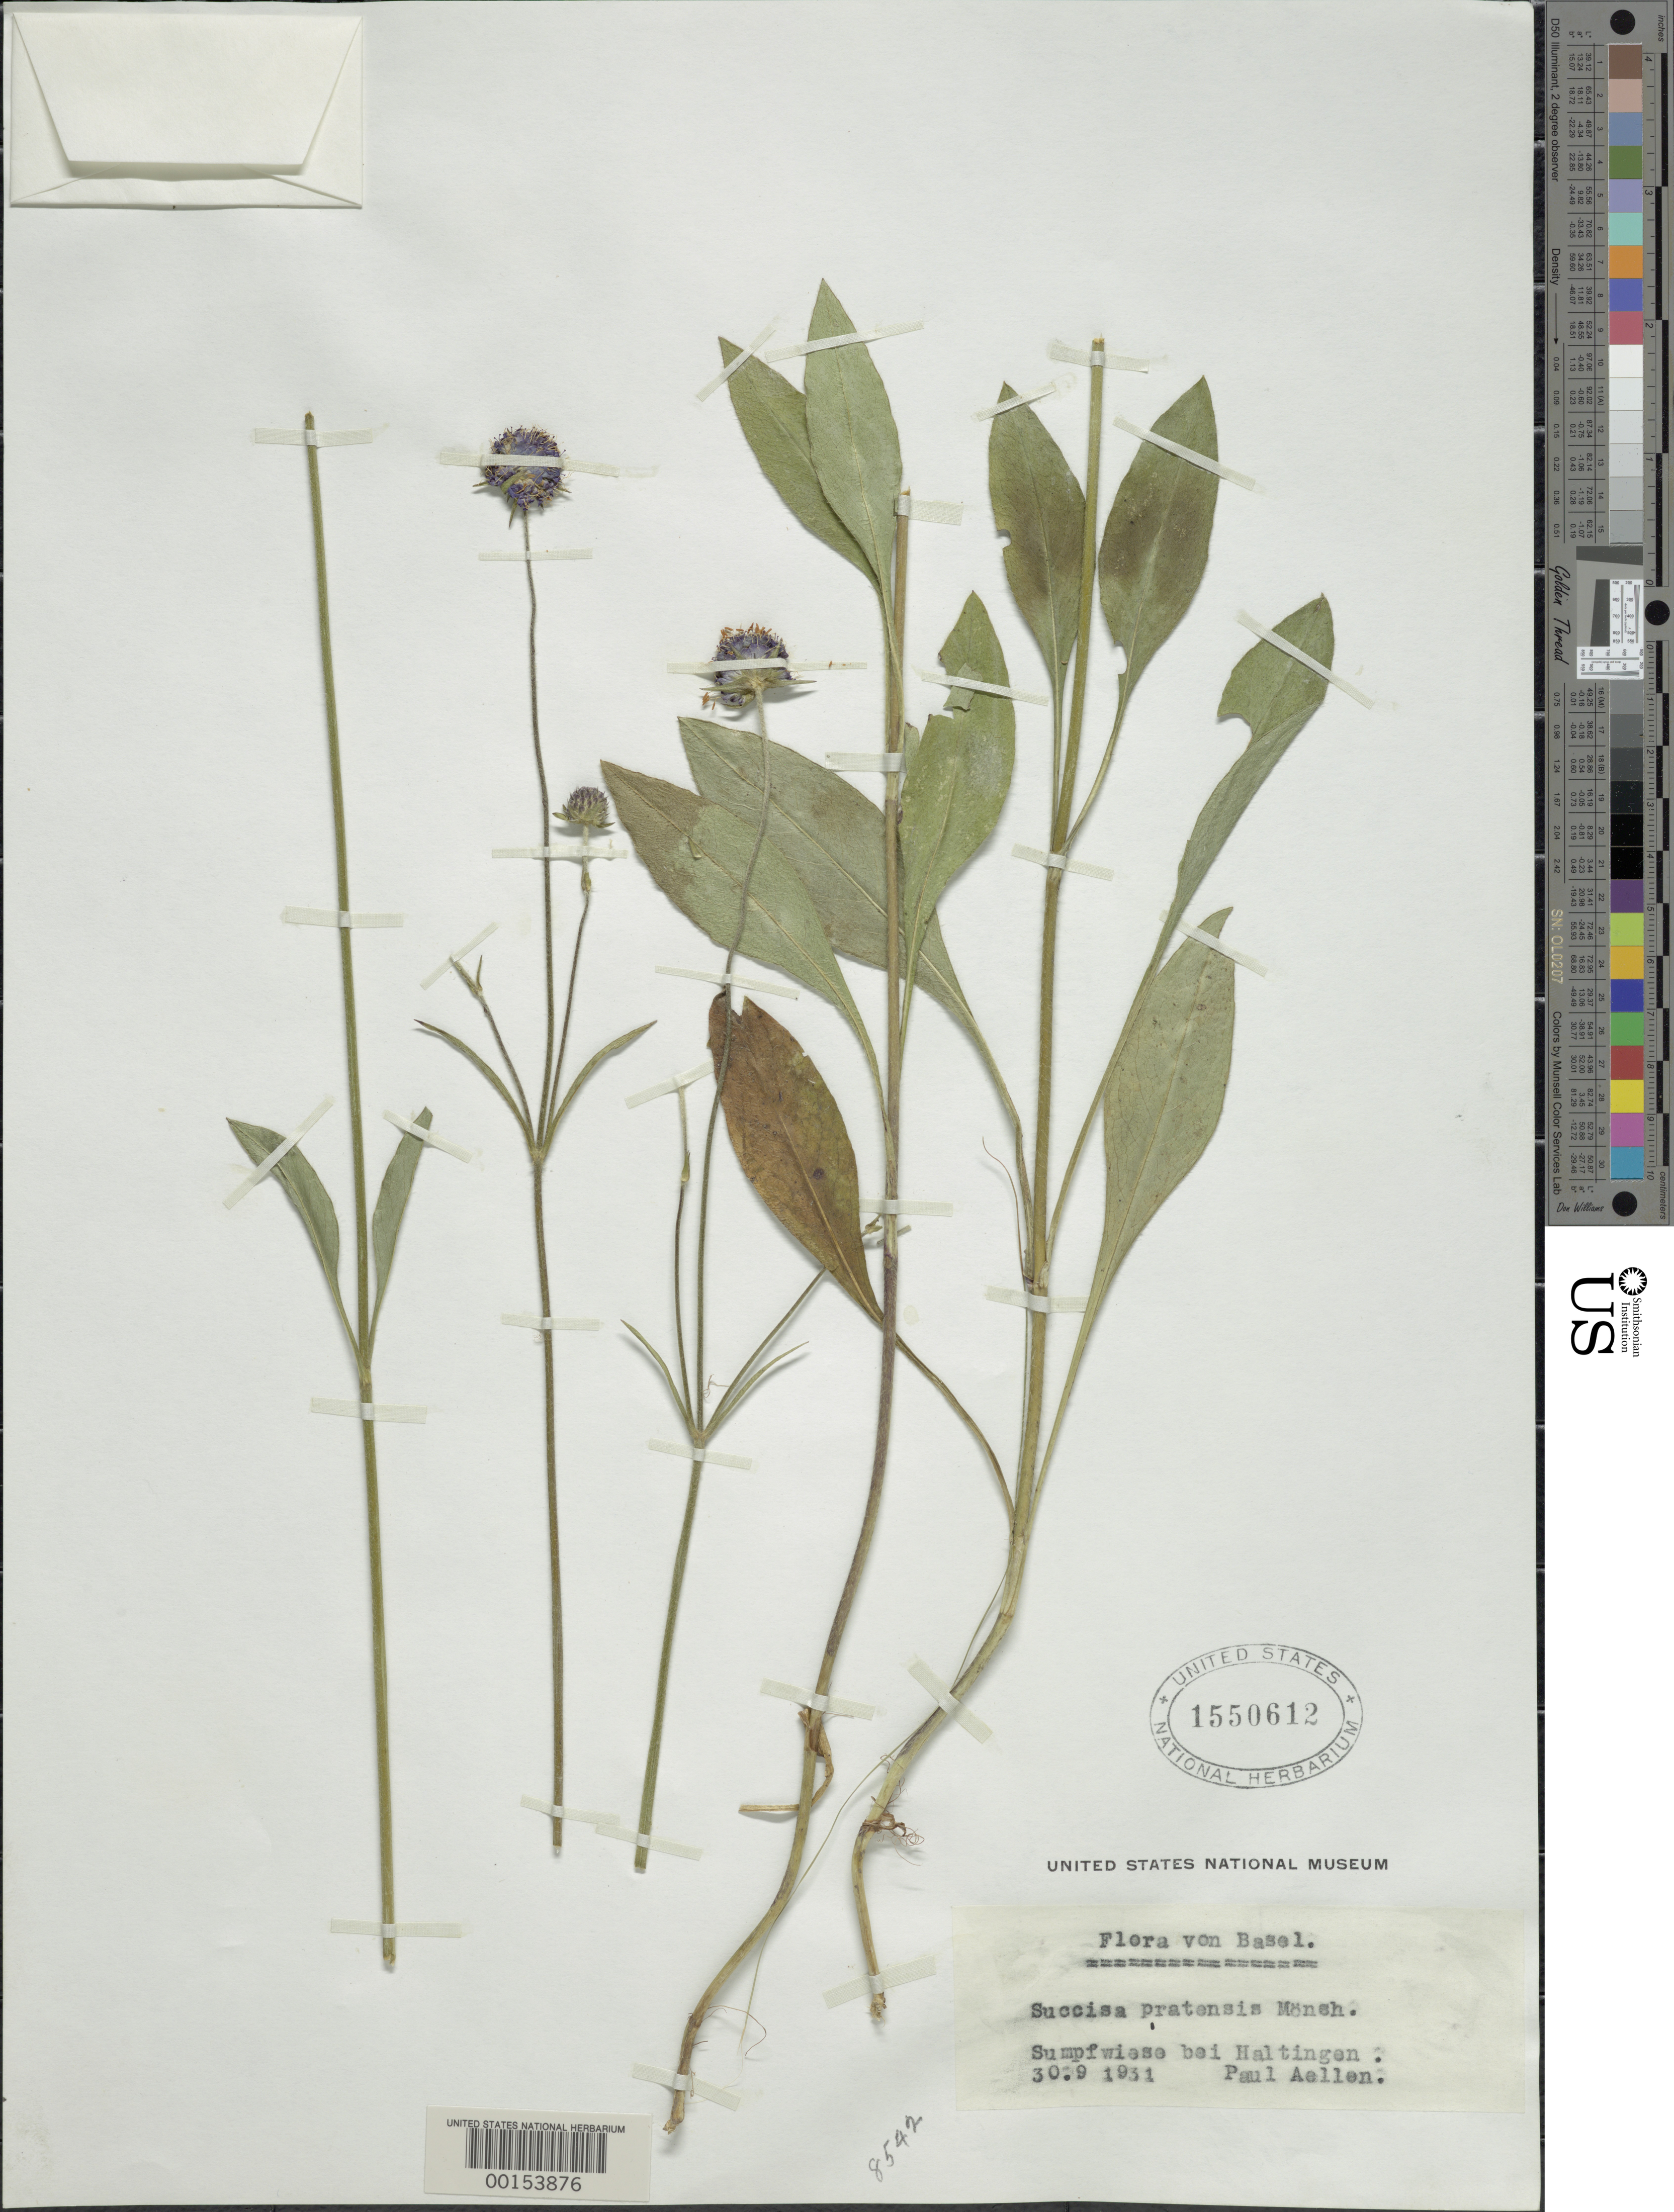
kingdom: Plantae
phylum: Tracheophyta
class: Magnoliopsida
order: Dipsacales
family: Caprifoliaceae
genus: Succisa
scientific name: Succisa pratensis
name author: Moench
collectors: P. Aellen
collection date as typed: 30 Sep 1931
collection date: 1931-09-30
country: Germany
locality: Bassel, near Haltingen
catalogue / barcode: US 1550612